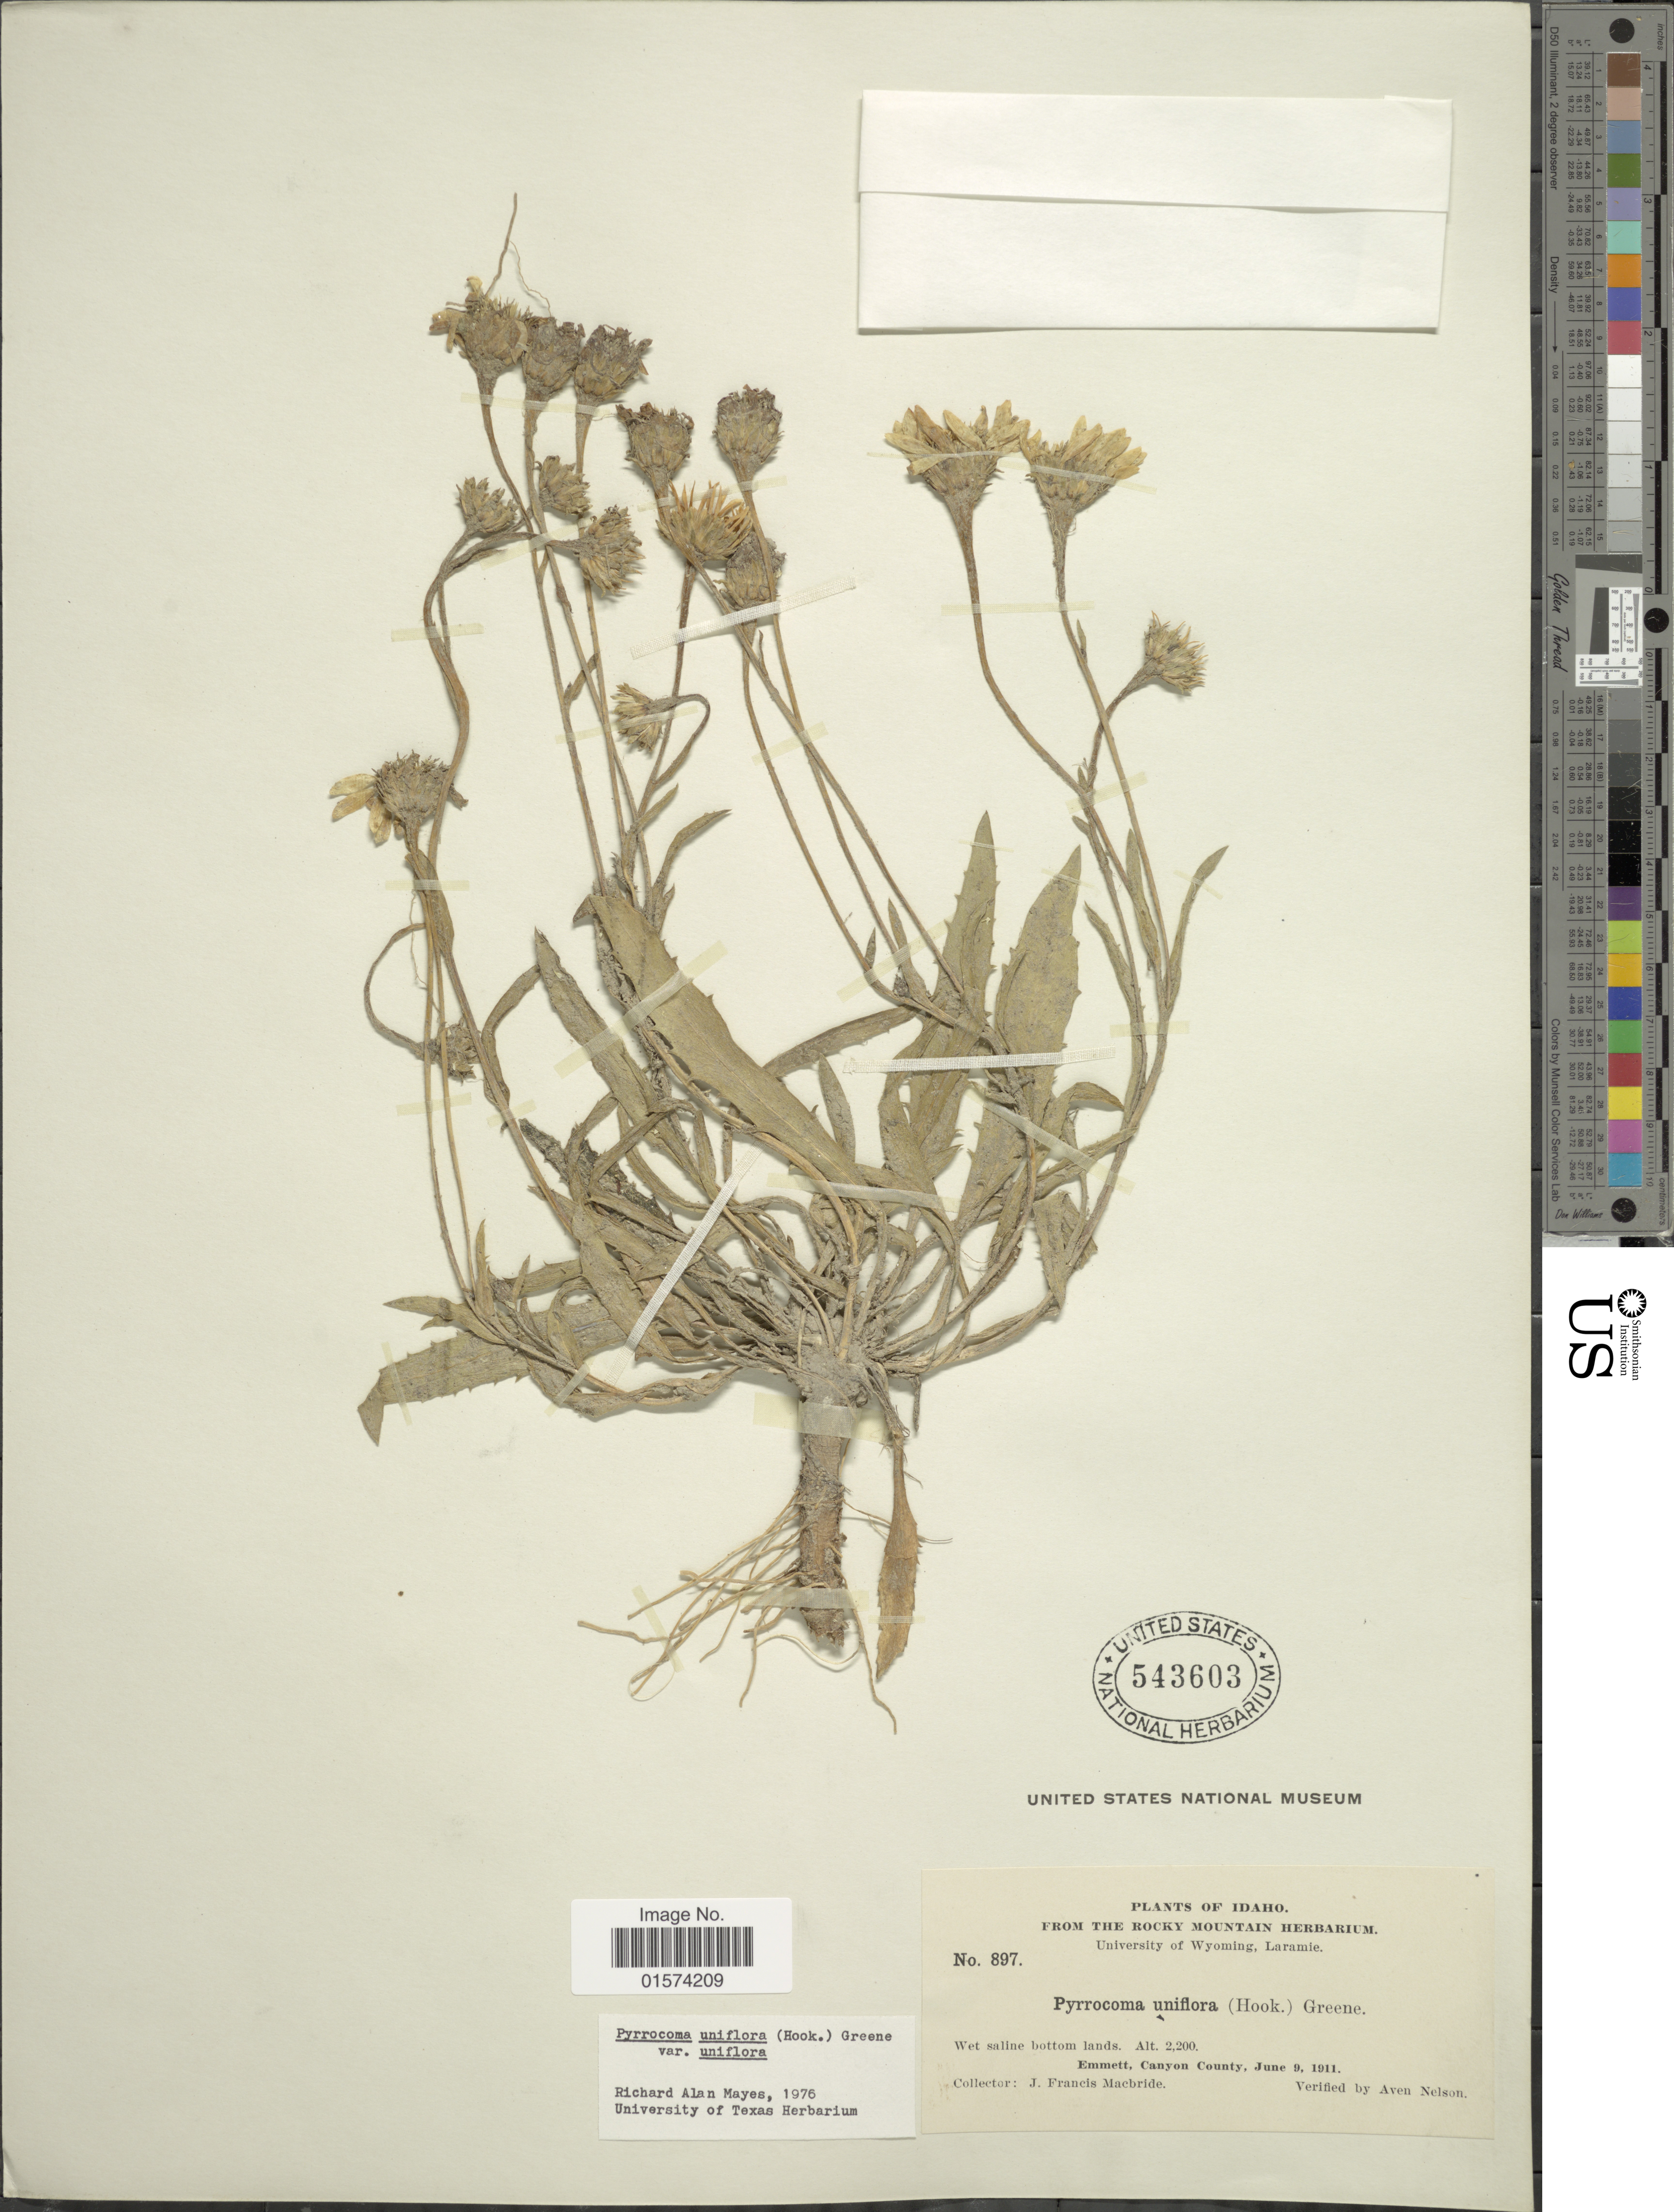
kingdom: Plantae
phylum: Tracheophyta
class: Magnoliopsida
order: Asterales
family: Asteraceae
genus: Pyrrocoma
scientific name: Pyrrocoma uniflora var. uniflora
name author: (Hook.) Greene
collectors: J. F. Macbride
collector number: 897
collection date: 1911-06-09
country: United States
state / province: Idaho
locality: Wet saline bottom lands, Emmet, Canyon County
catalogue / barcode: US 543603